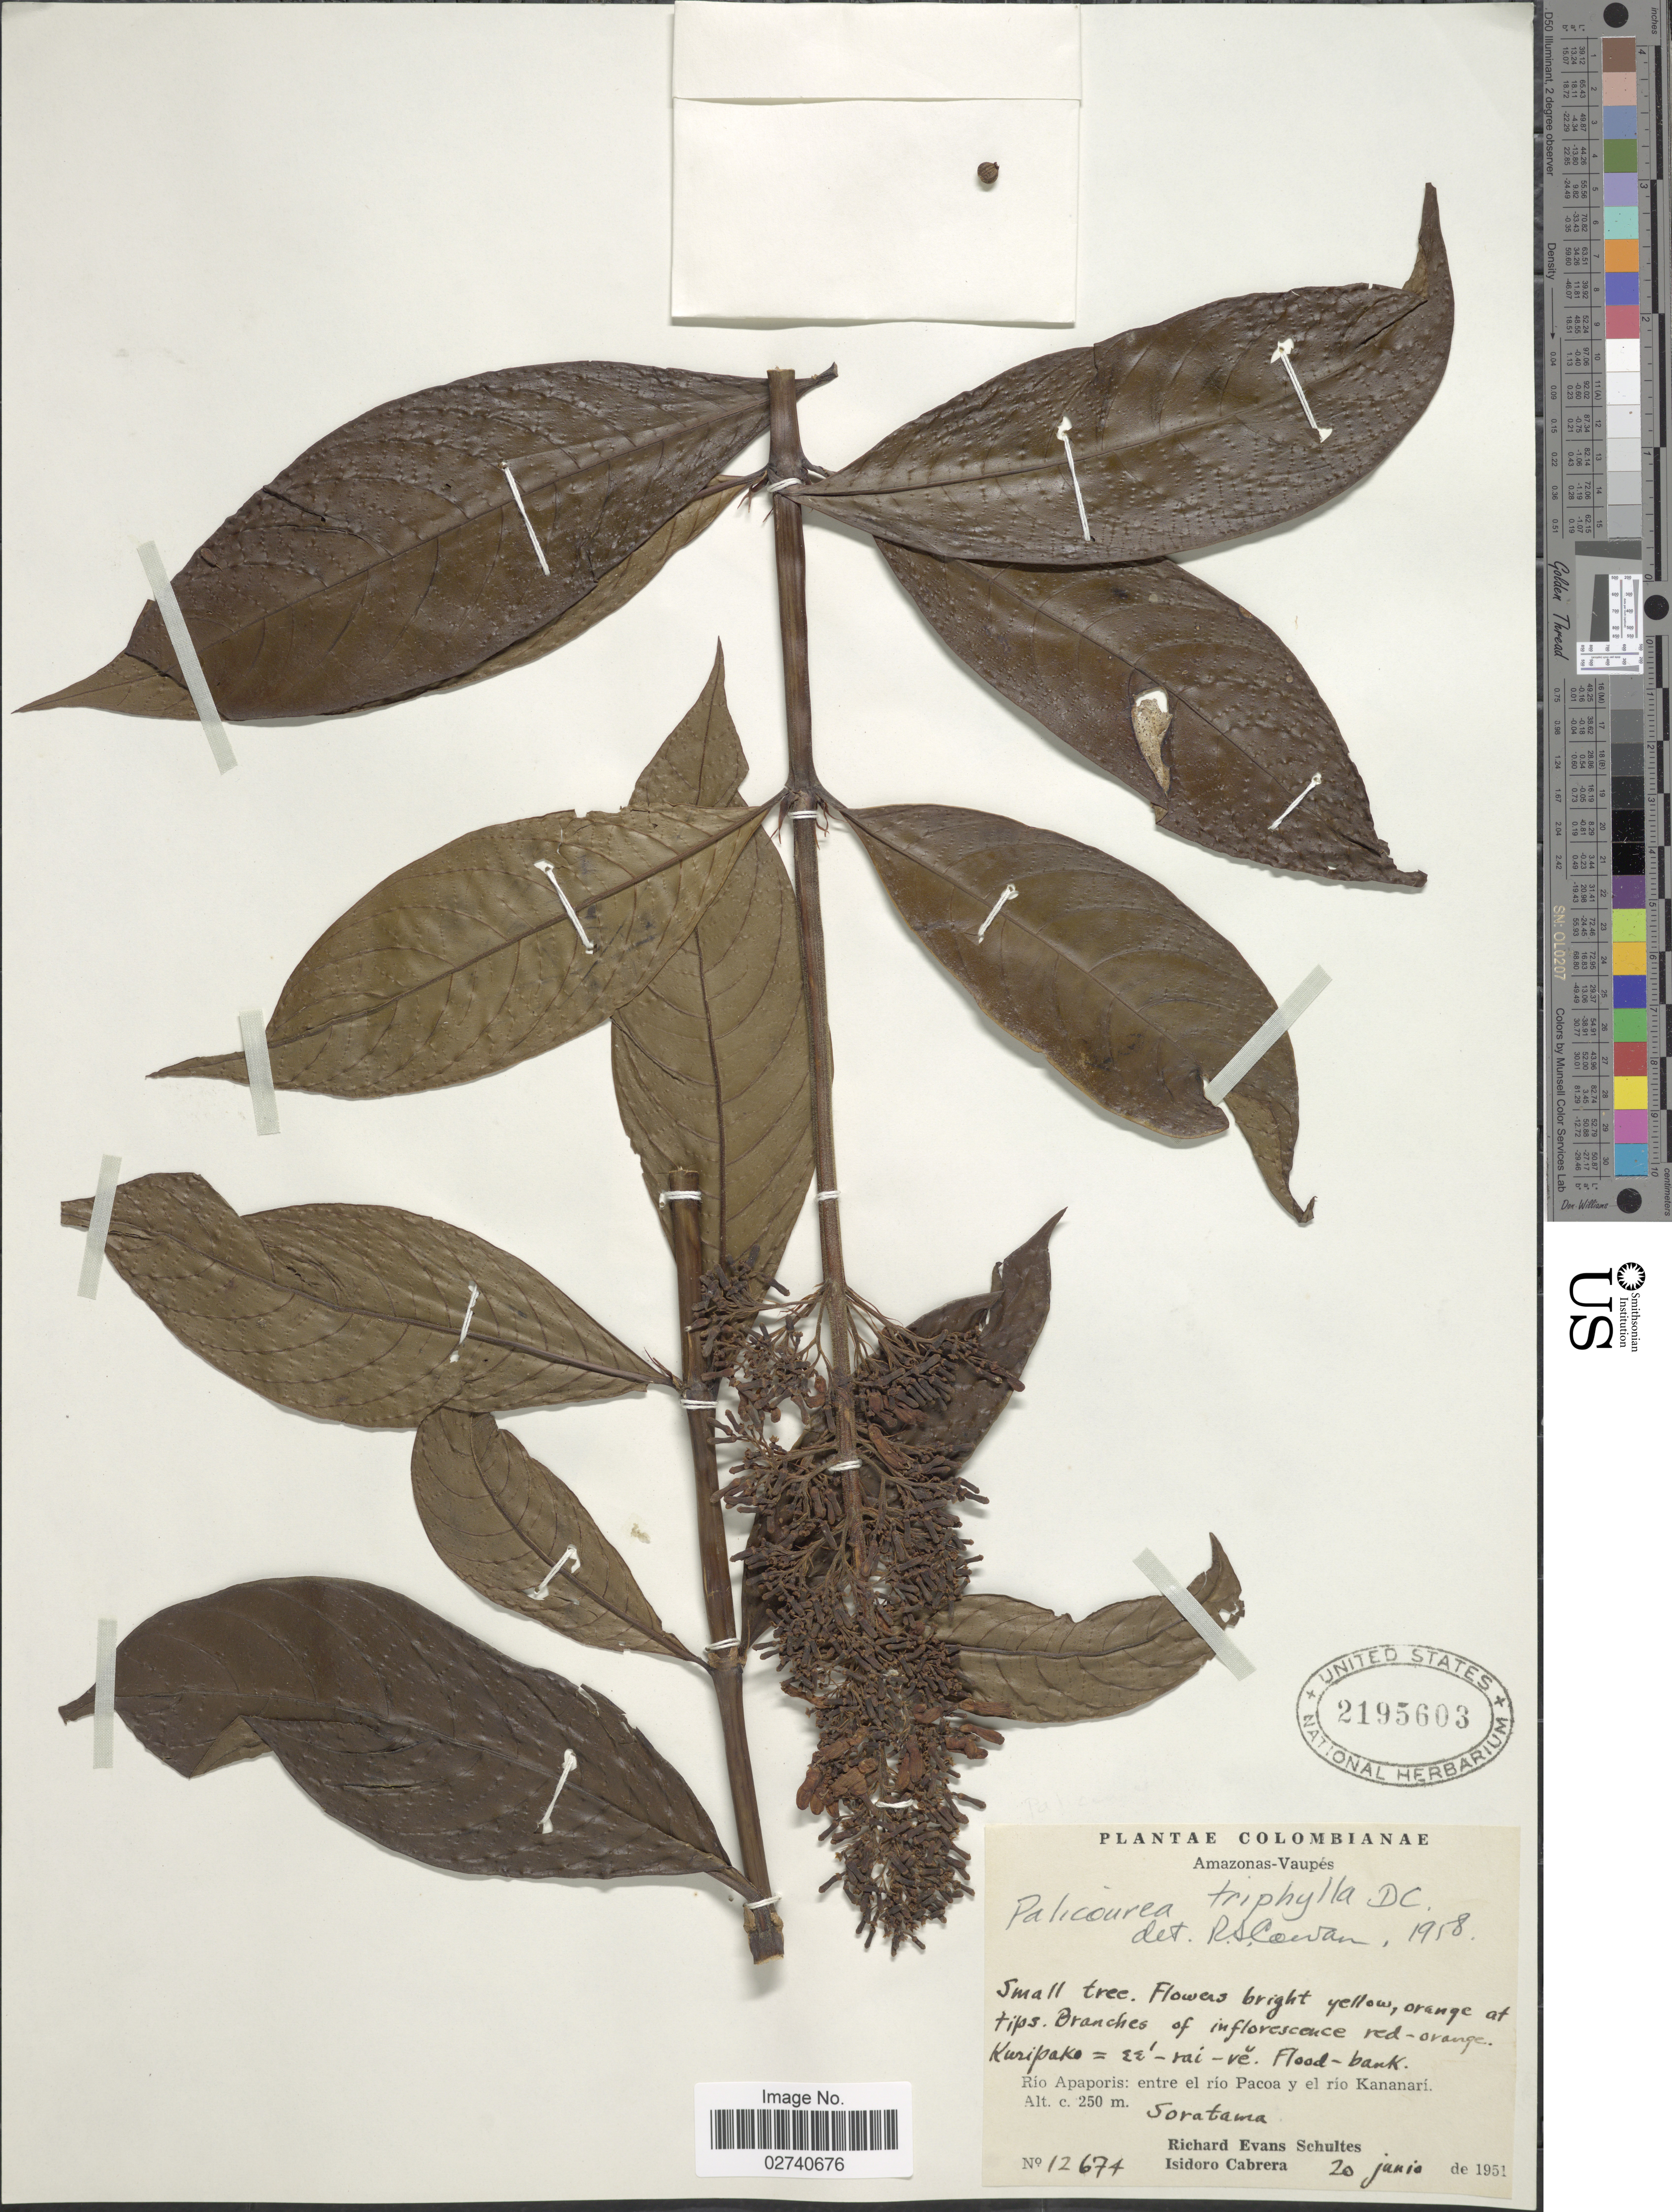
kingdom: Plantae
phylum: Tracheophyta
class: Magnoliopsida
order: Gentianales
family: Rubiaceae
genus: Palicourea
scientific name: Palicourea triphylla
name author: DC.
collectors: R. E. Schultes & I. Cabrera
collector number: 12674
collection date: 1951-06-20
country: Colombia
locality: Amazonas-Vaupes. Rio Apaporis: entre el rio Pacoa y el rio Kananari. Soratama.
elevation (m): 250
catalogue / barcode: US 2195603